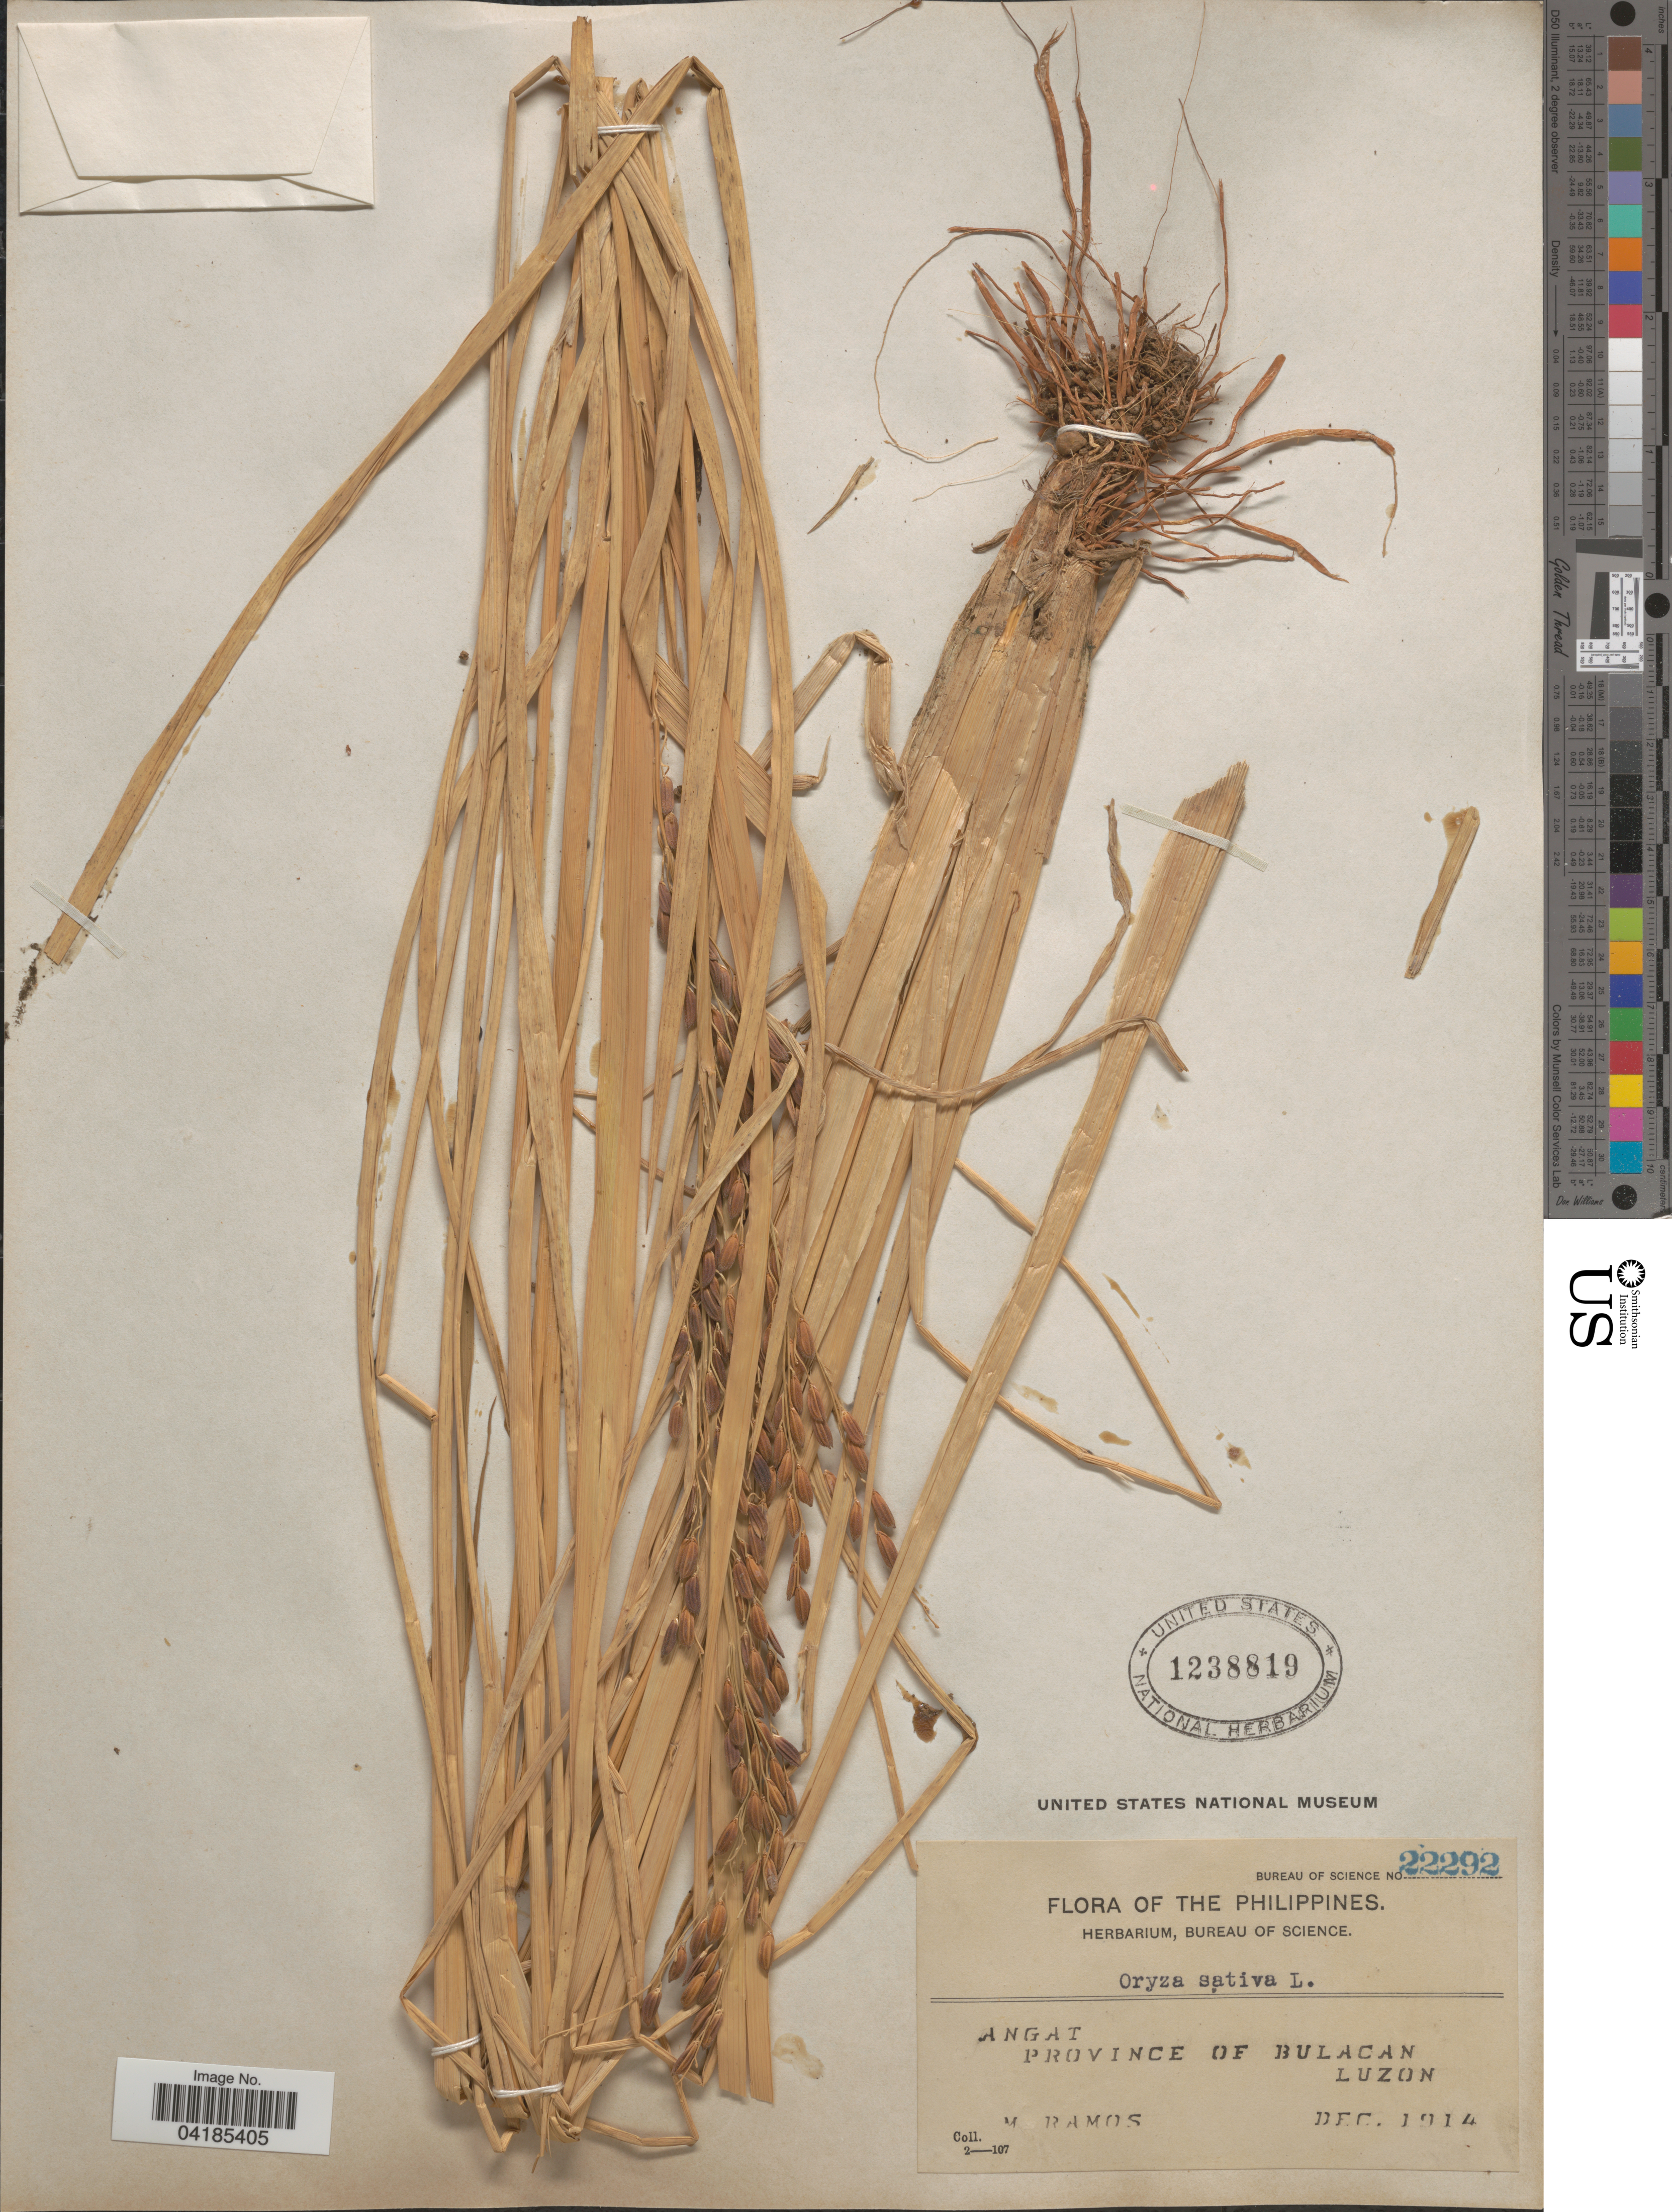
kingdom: Plantae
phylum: Tracheophyta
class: Liliopsida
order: Poales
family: Poaceae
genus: Oryza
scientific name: Oryza sativa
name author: L.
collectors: M. Ramos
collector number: Bureau of Science 22292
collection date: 1914-12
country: Philippines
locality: Angat. Province of Bulacan. Luzon.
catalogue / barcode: US 1238819